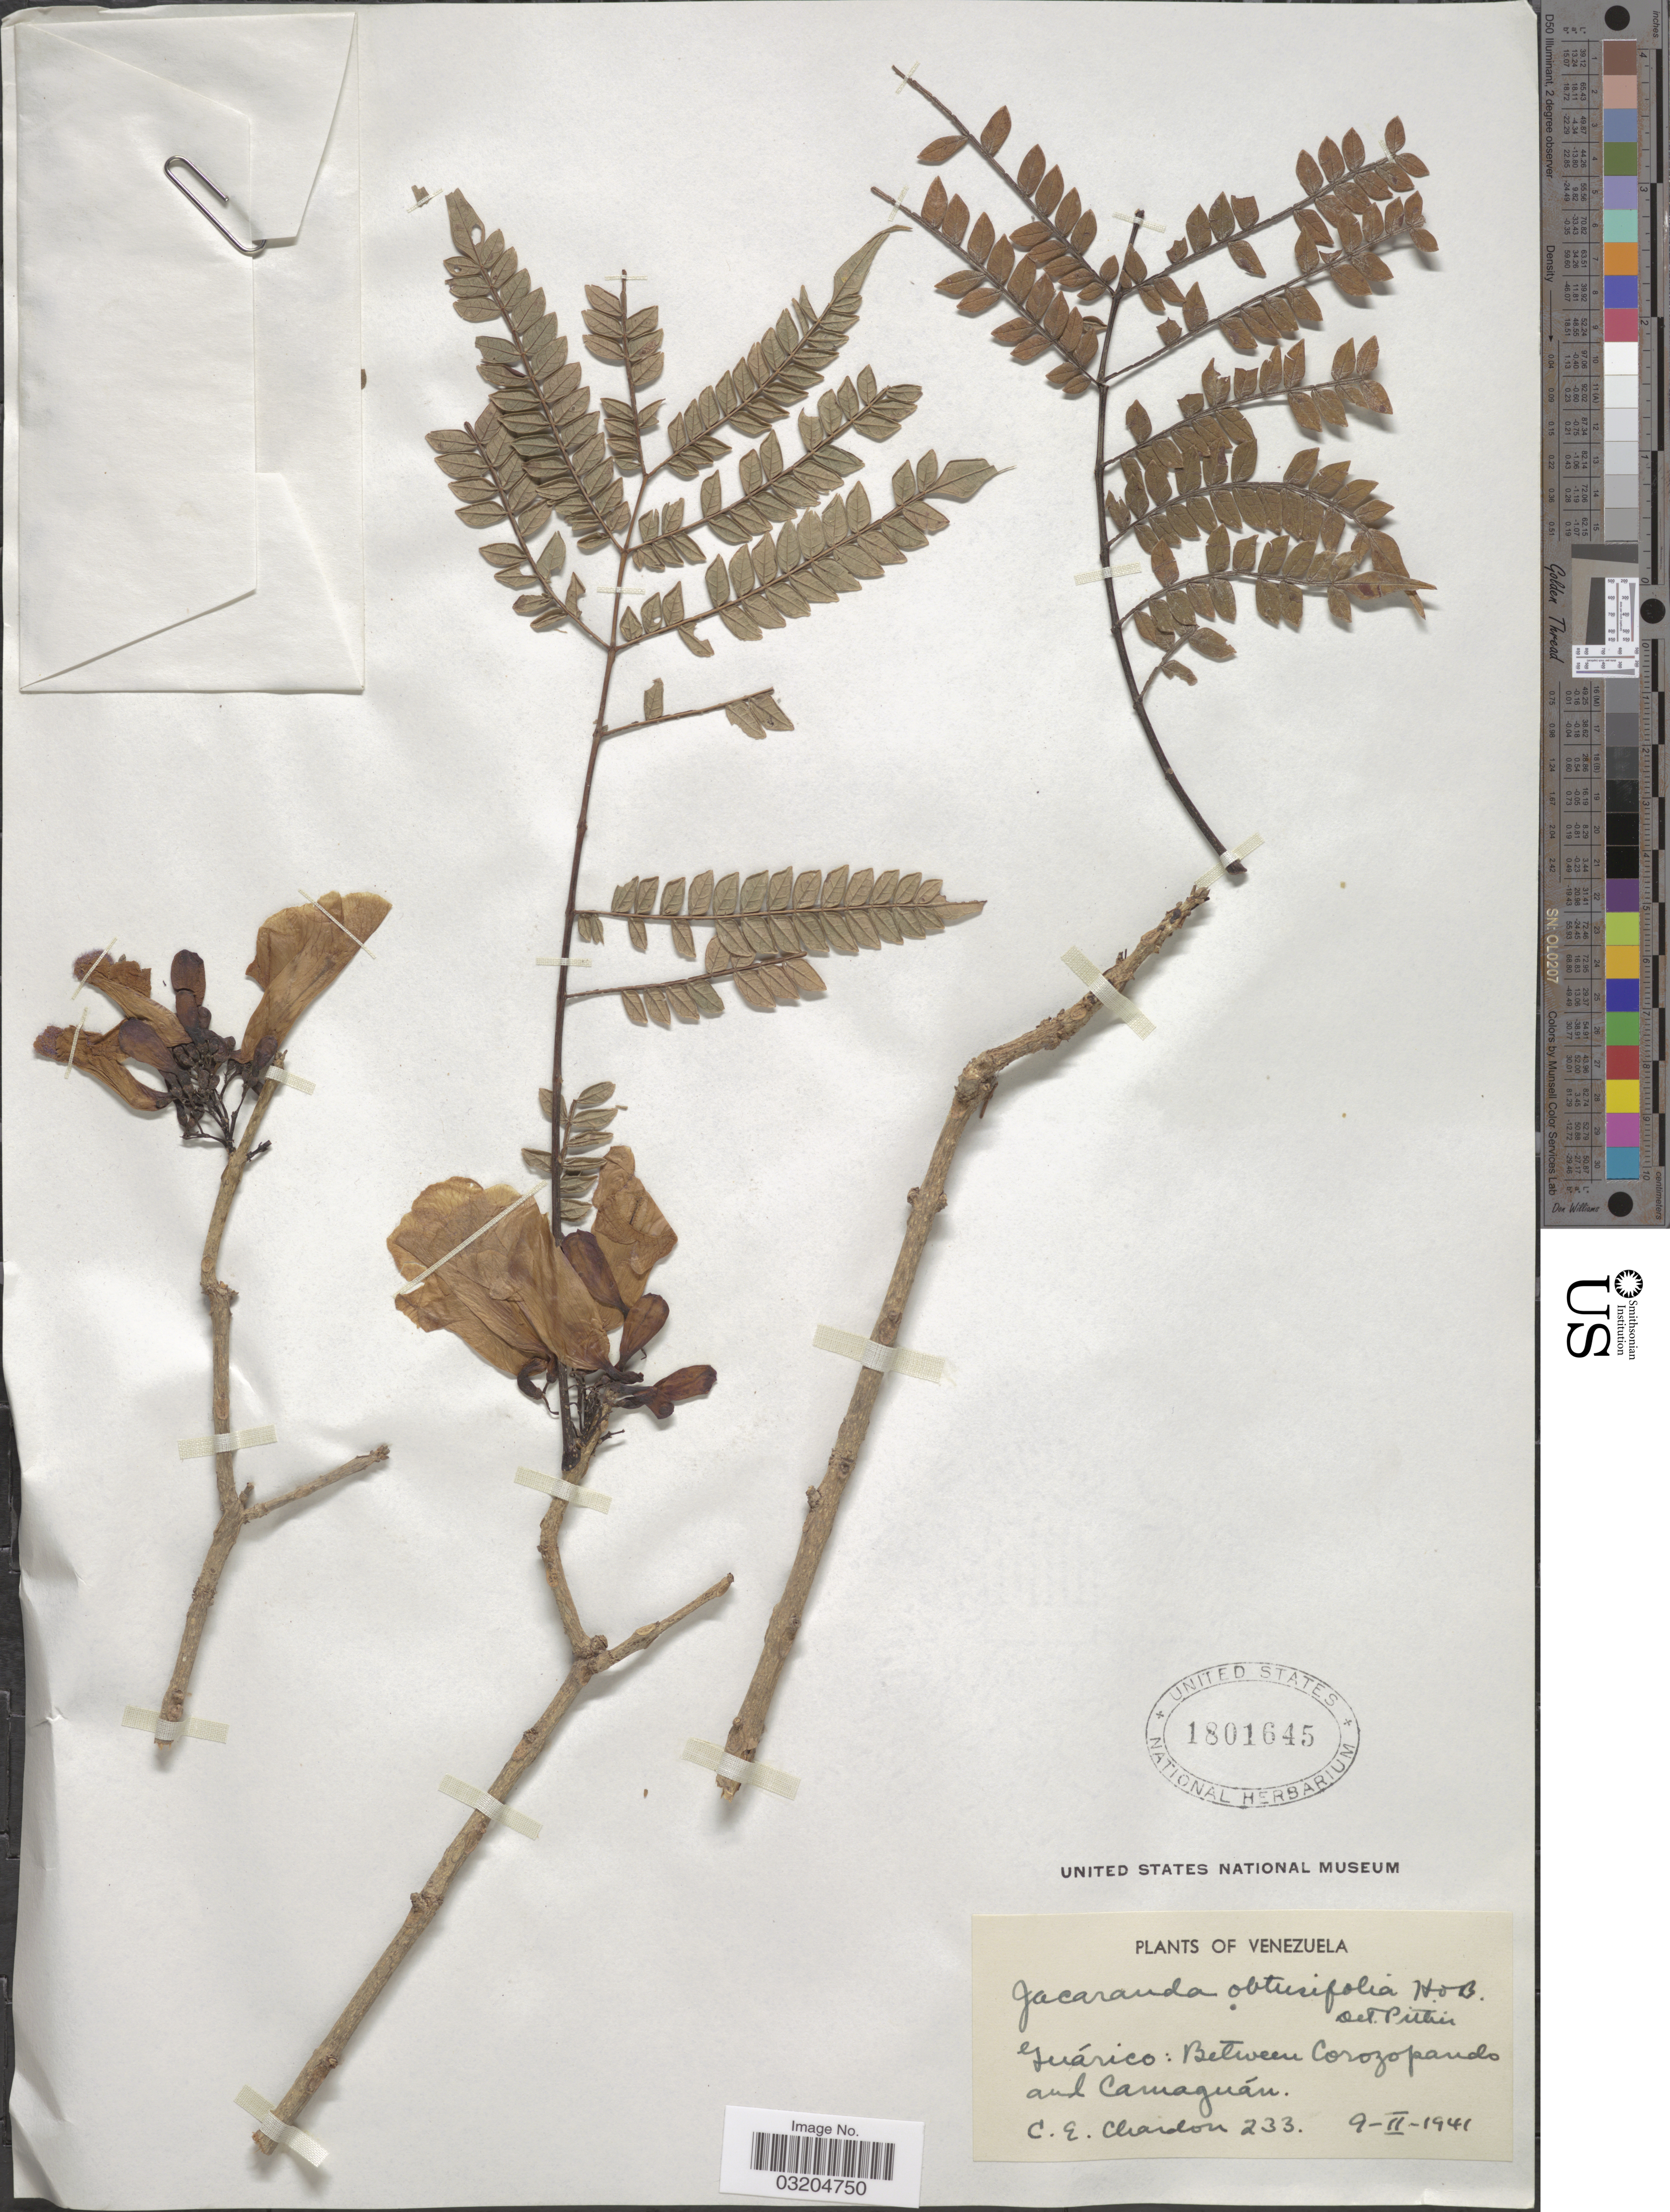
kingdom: Plantae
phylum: Tracheophyta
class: Magnoliopsida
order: Lamiales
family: Bignoniaceae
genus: Jacaranda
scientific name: Jacaranda obtusifolia subsp. obtusifolia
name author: Bonpl.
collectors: C. E. Chardón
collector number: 233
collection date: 1941-02-09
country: Venezuela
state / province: Guárico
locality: Between Corozopando and Camaguán.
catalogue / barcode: US 1801645